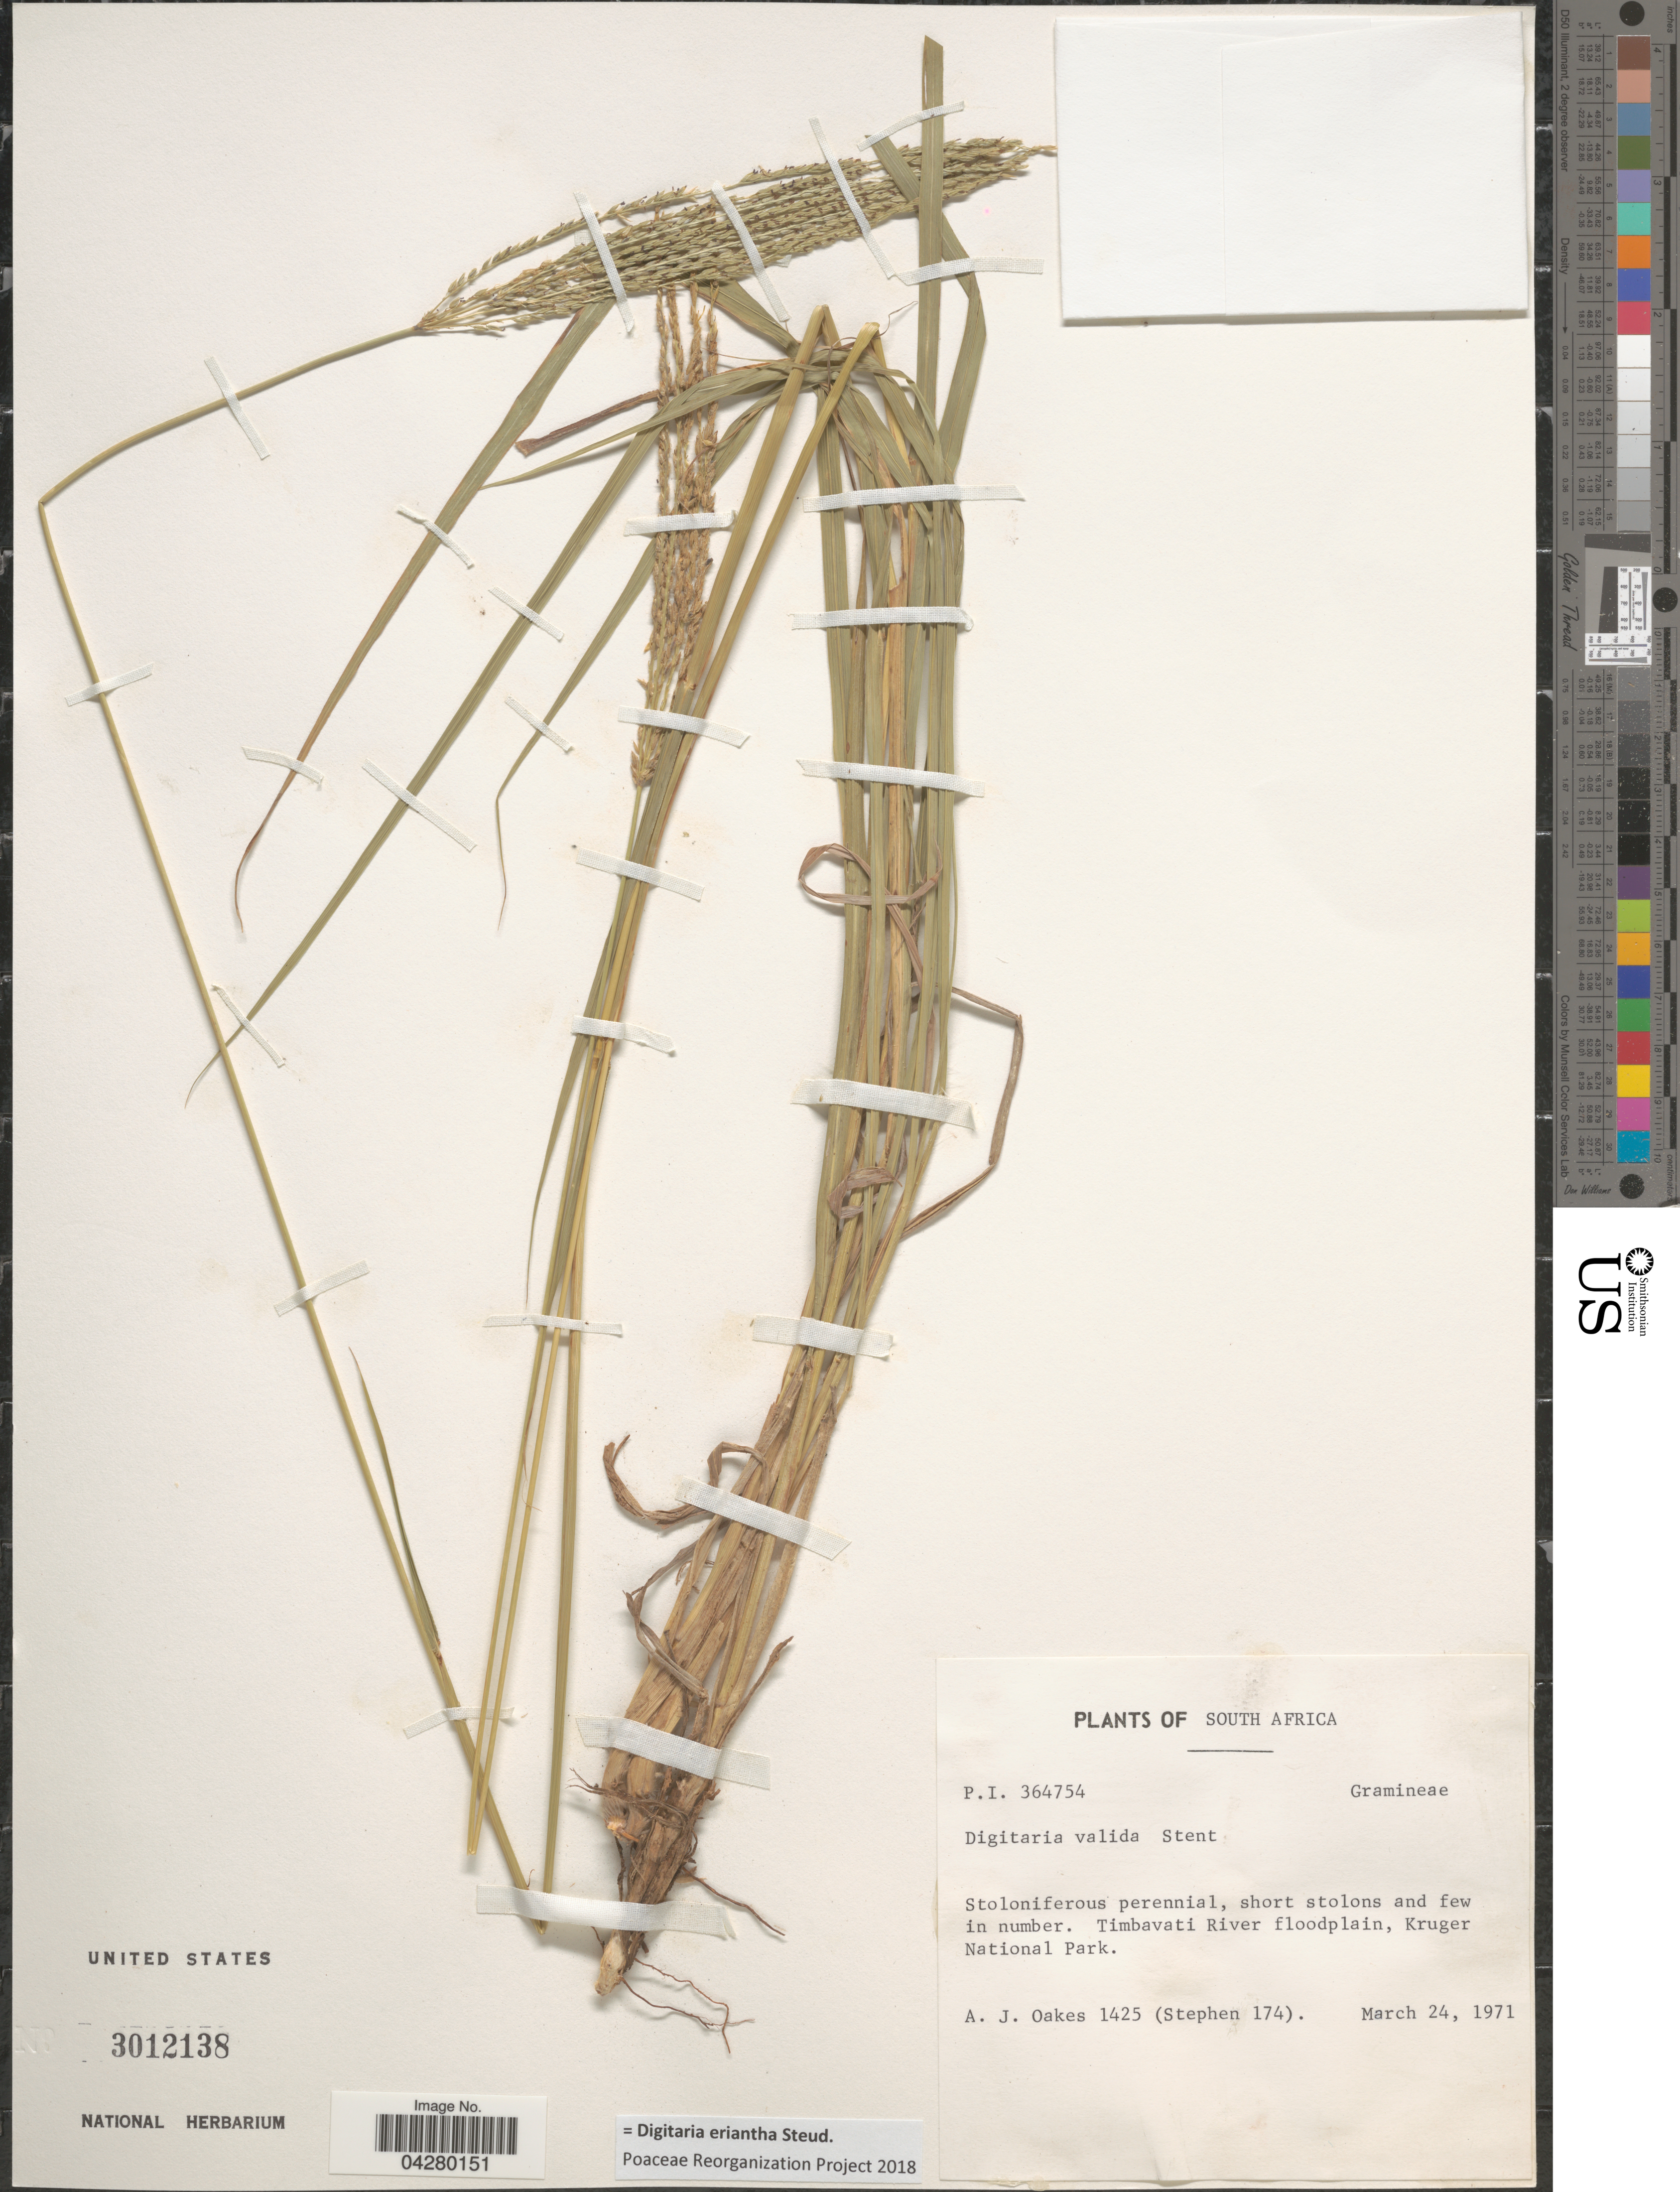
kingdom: Plantae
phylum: Tracheophyta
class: Liliopsida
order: Poales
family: Poaceae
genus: Digitaria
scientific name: Digitaria eriantha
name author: Steud.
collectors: A. Oakes & Stephen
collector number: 1425/174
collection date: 1971-03-24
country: South Africa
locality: Timbavati River floodplain, Kruger National Park.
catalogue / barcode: US 3012138